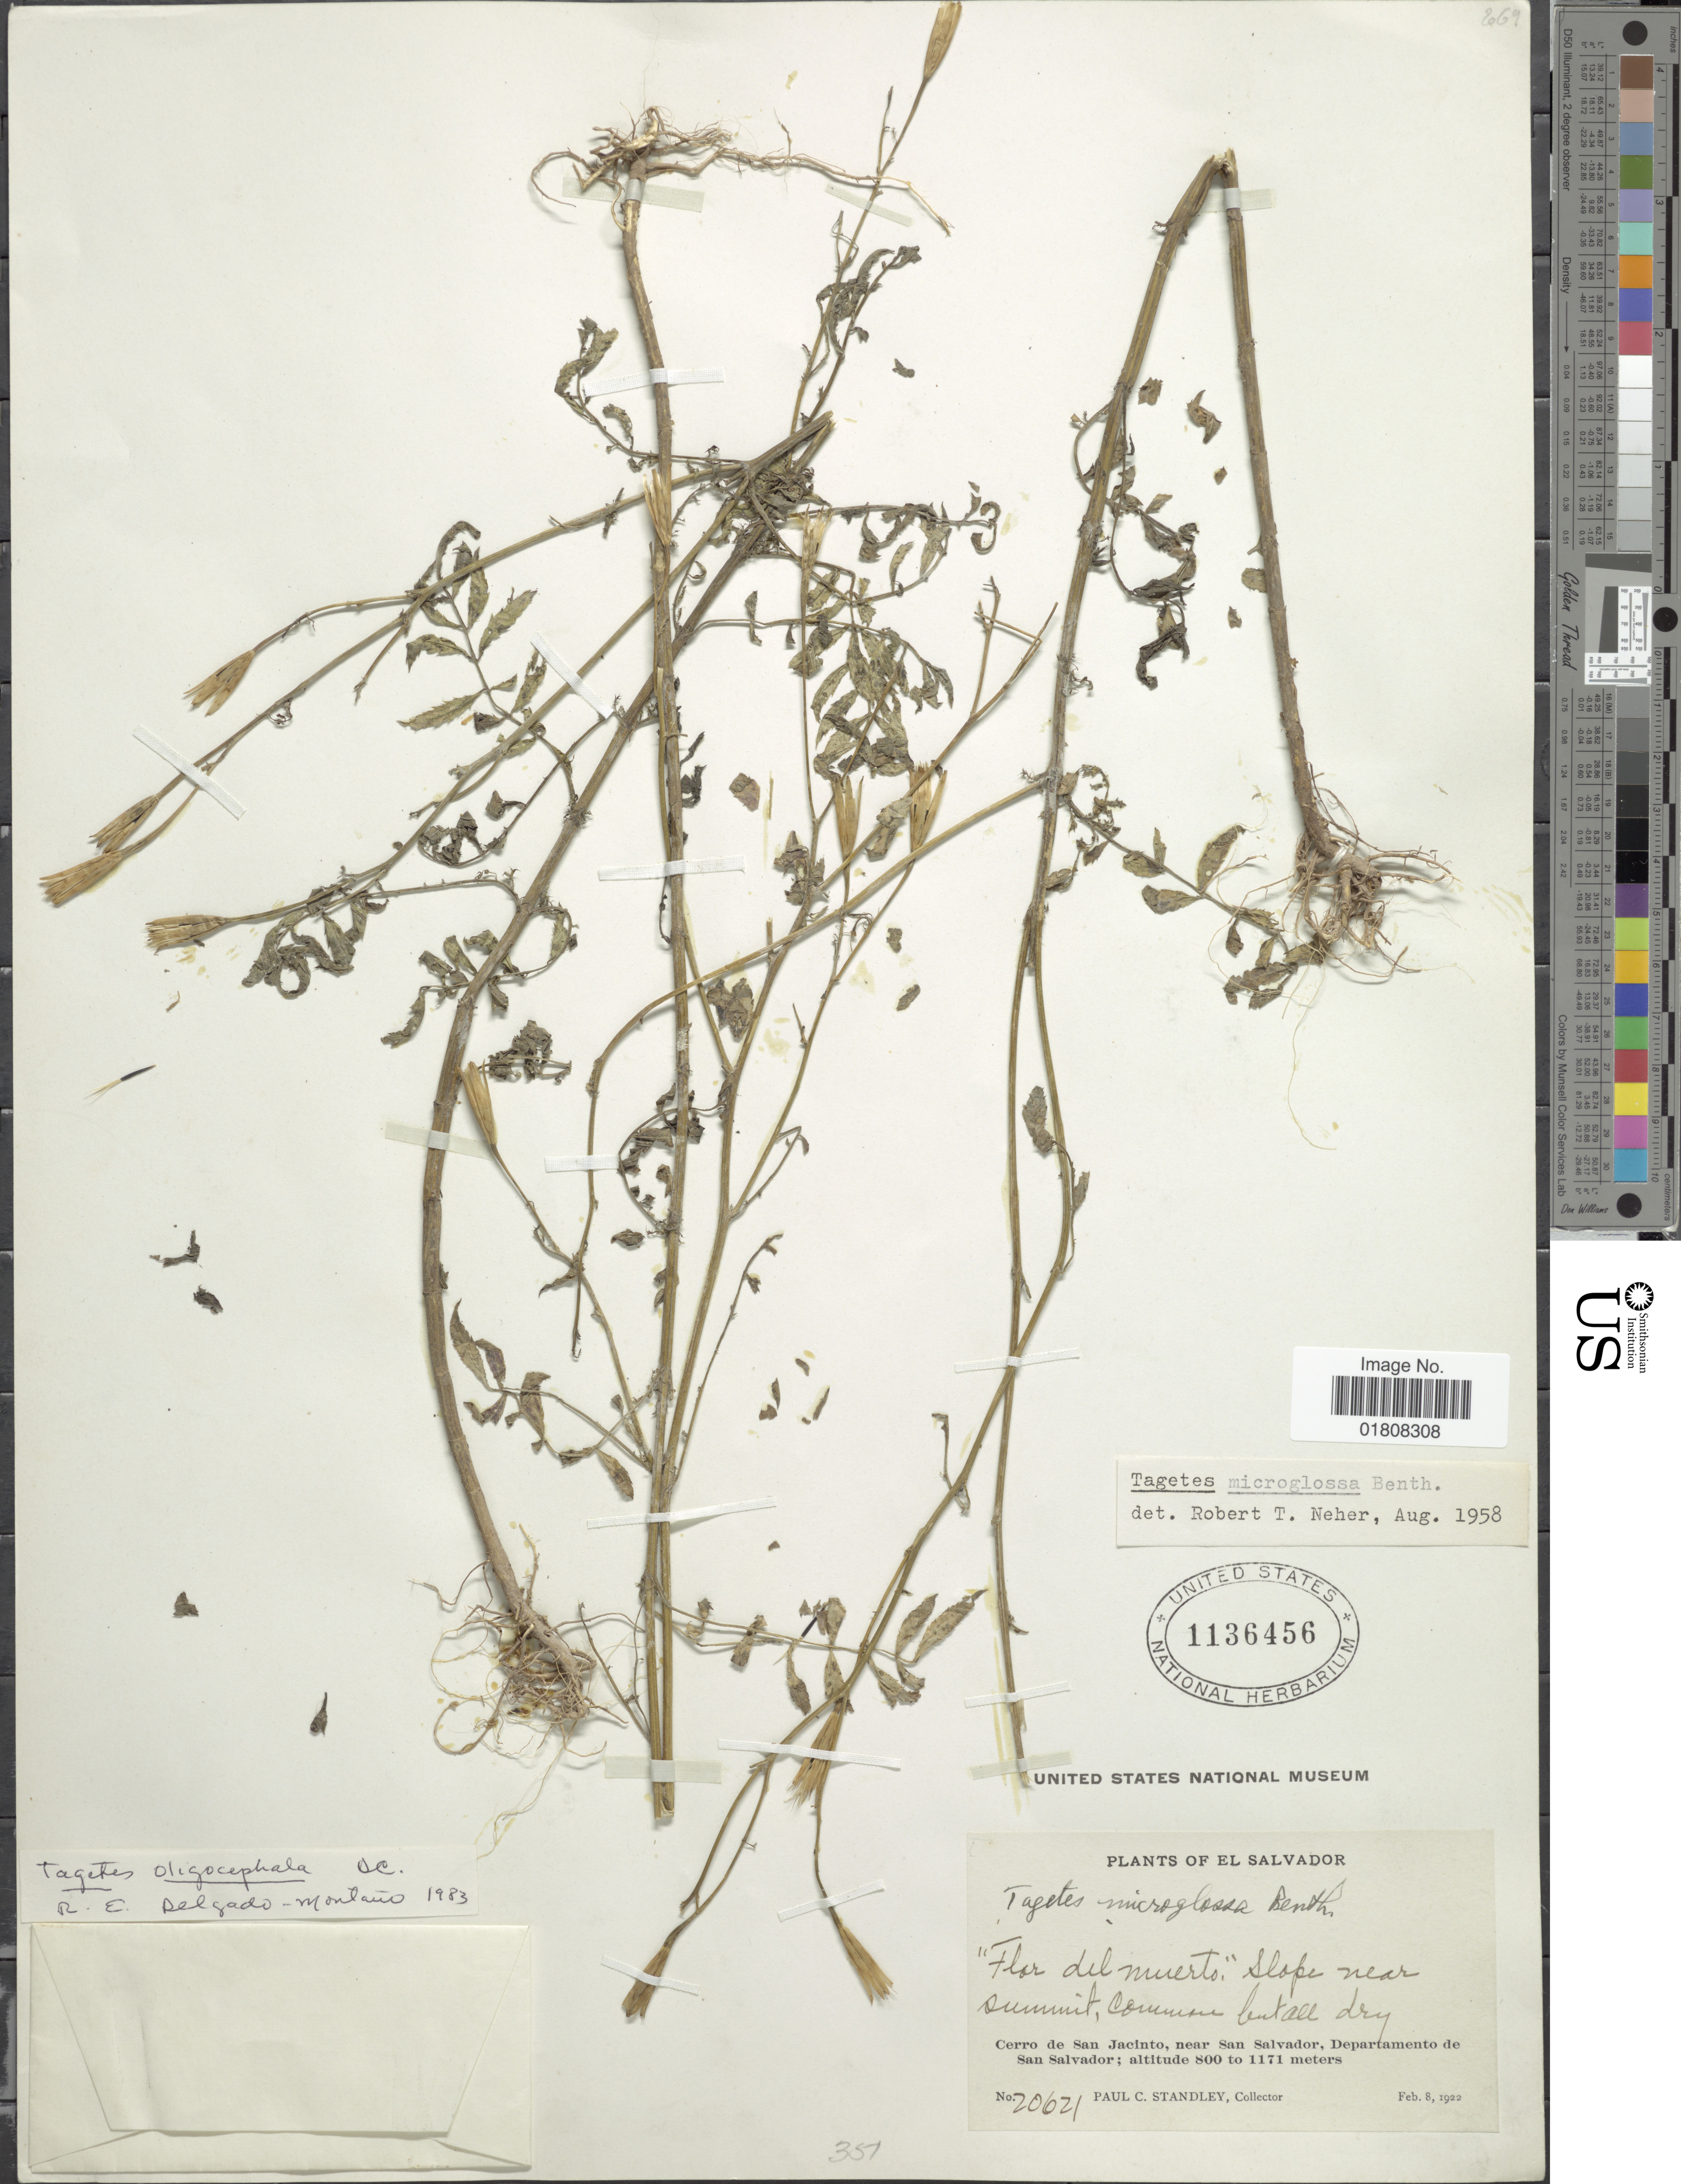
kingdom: Plantae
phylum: Tracheophyta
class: Magnoliopsida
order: Asterales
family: Asteraceae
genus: Tagetes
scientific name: Tagetes oligocephala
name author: DC.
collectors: P. C. Standley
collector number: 20621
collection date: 1922-02-08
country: El Salvador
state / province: San Salvador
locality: Cerro de San Jacinto, near San Salvador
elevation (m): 800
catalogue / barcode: US 1136456